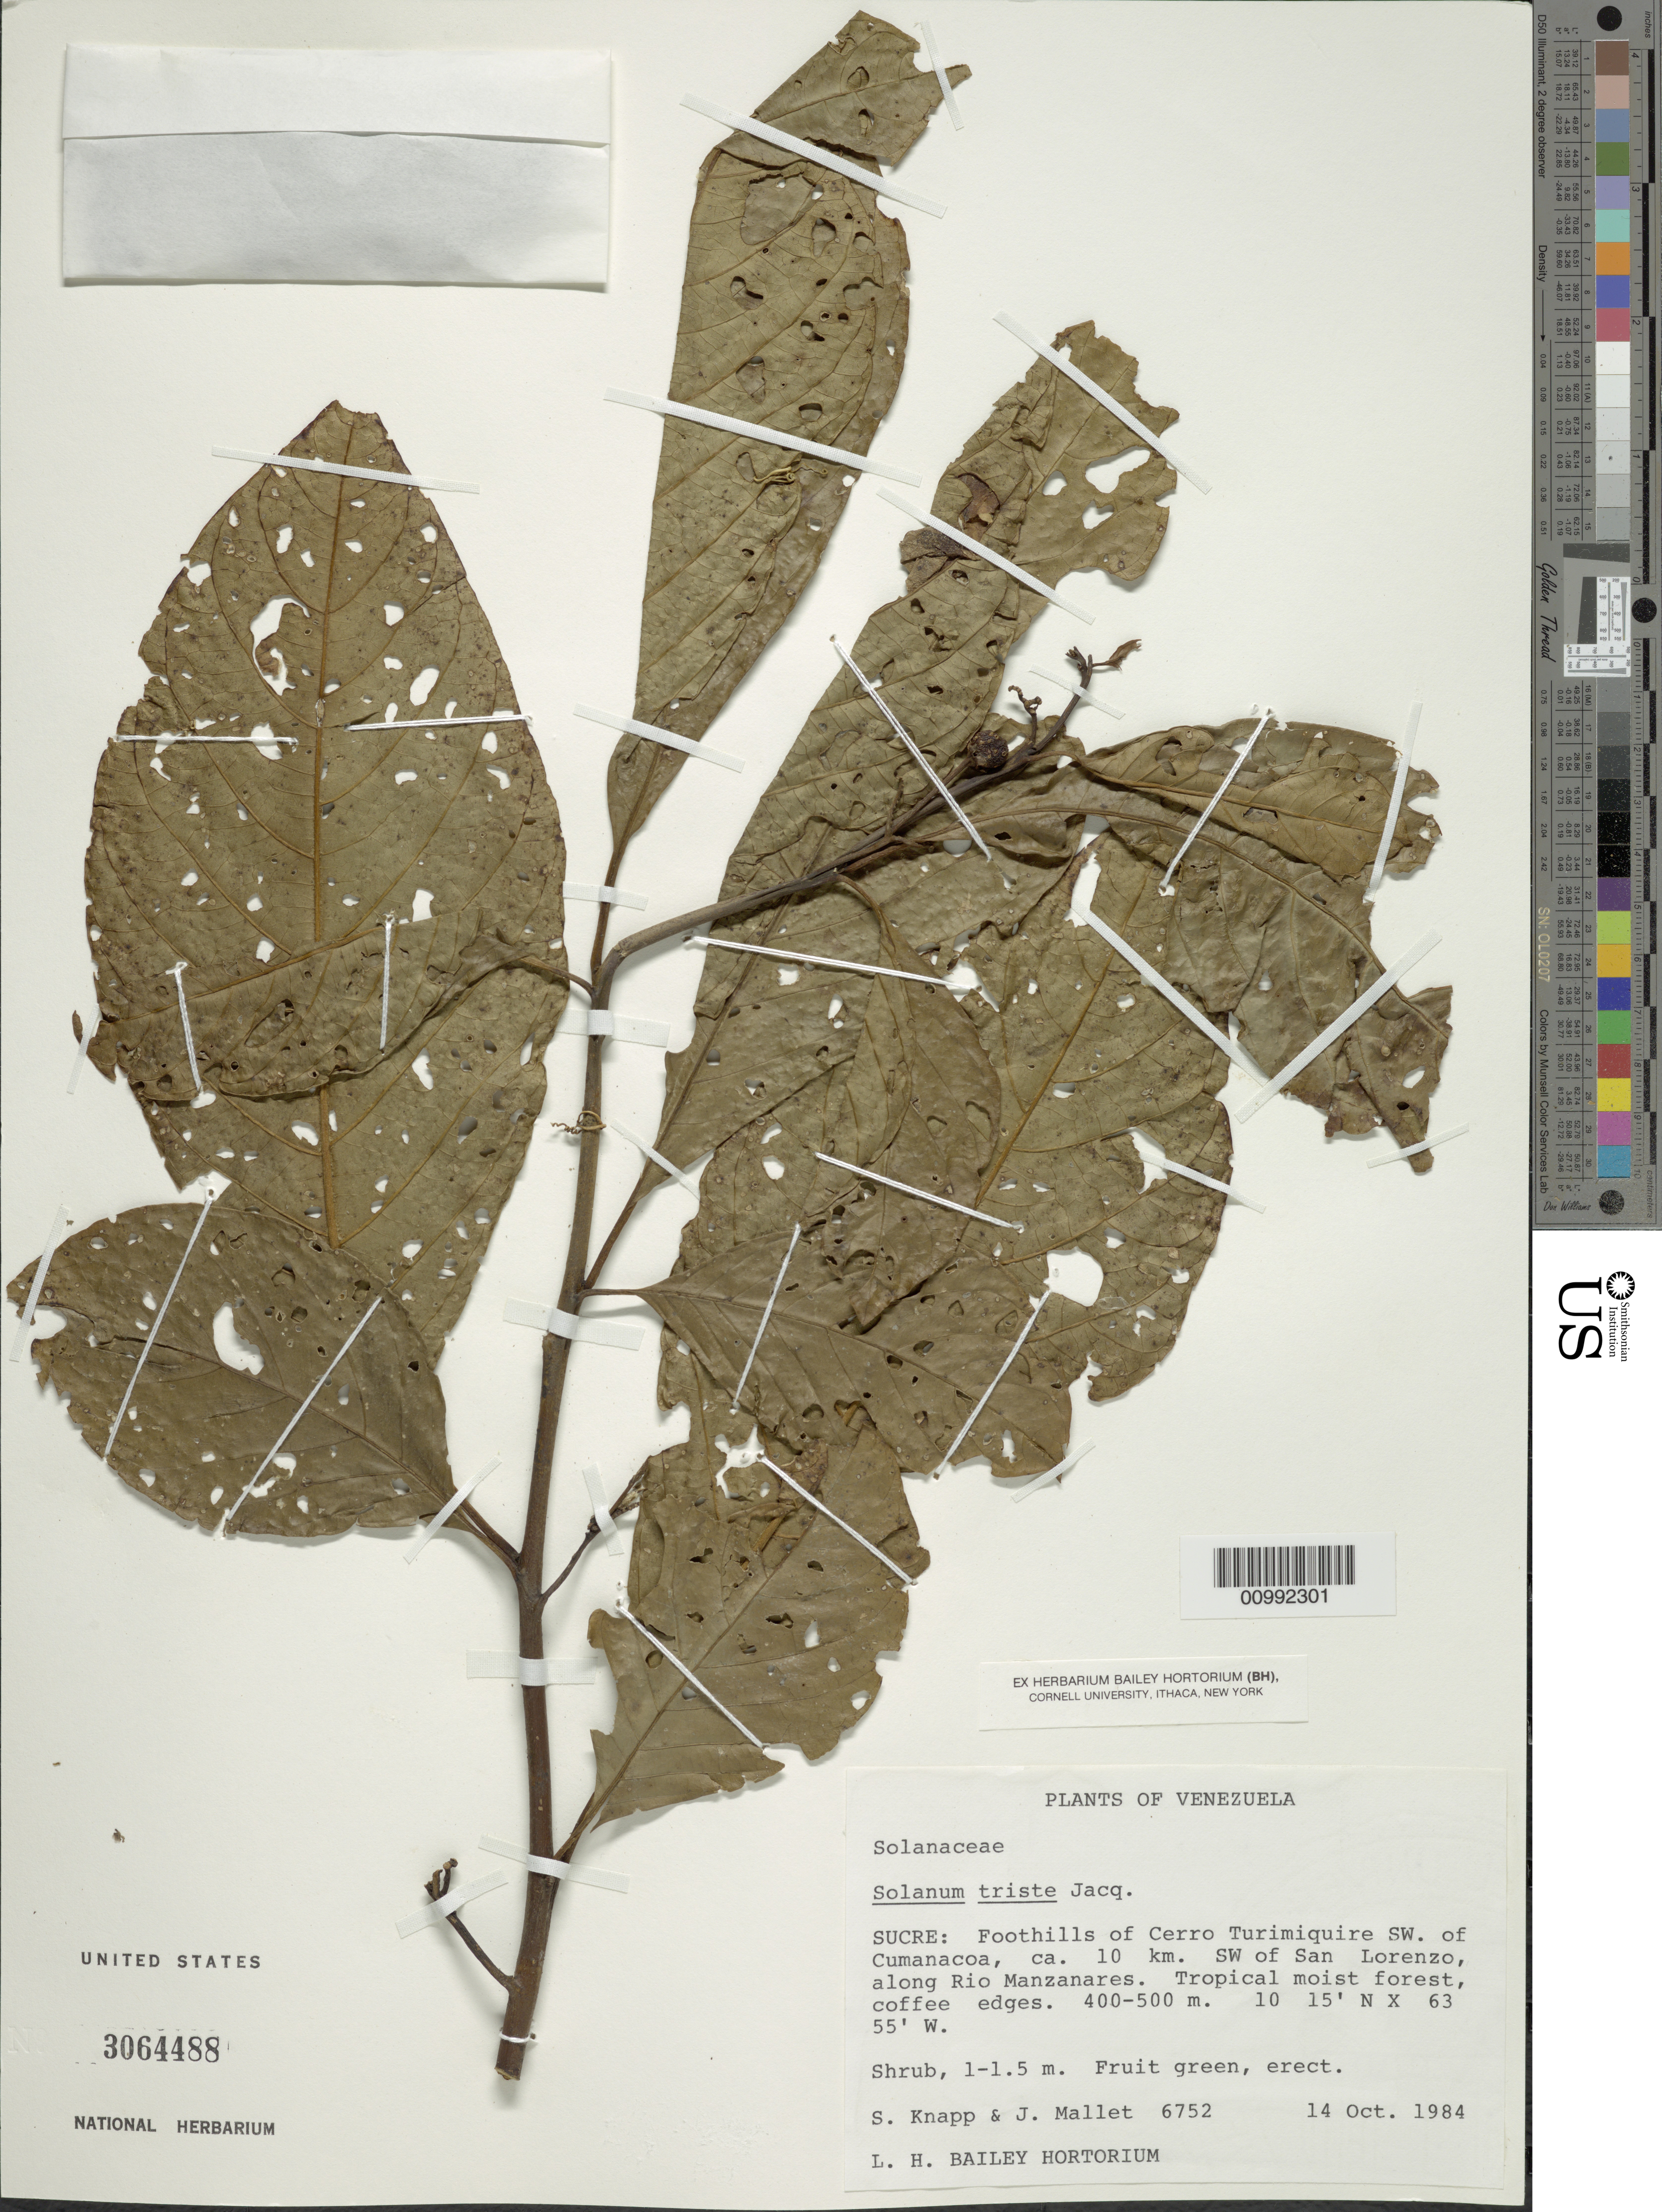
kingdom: Plantae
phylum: Tracheophyta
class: Magnoliopsida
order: Solanales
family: Solanaceae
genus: Solanum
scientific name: Solanum triste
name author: Jacq.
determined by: Knapp, S. D.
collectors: S. Knapp & J. Mallet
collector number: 6752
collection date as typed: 14 Oct 1984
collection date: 1984-10-14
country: Venezuela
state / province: Sucre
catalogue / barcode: US 3064488